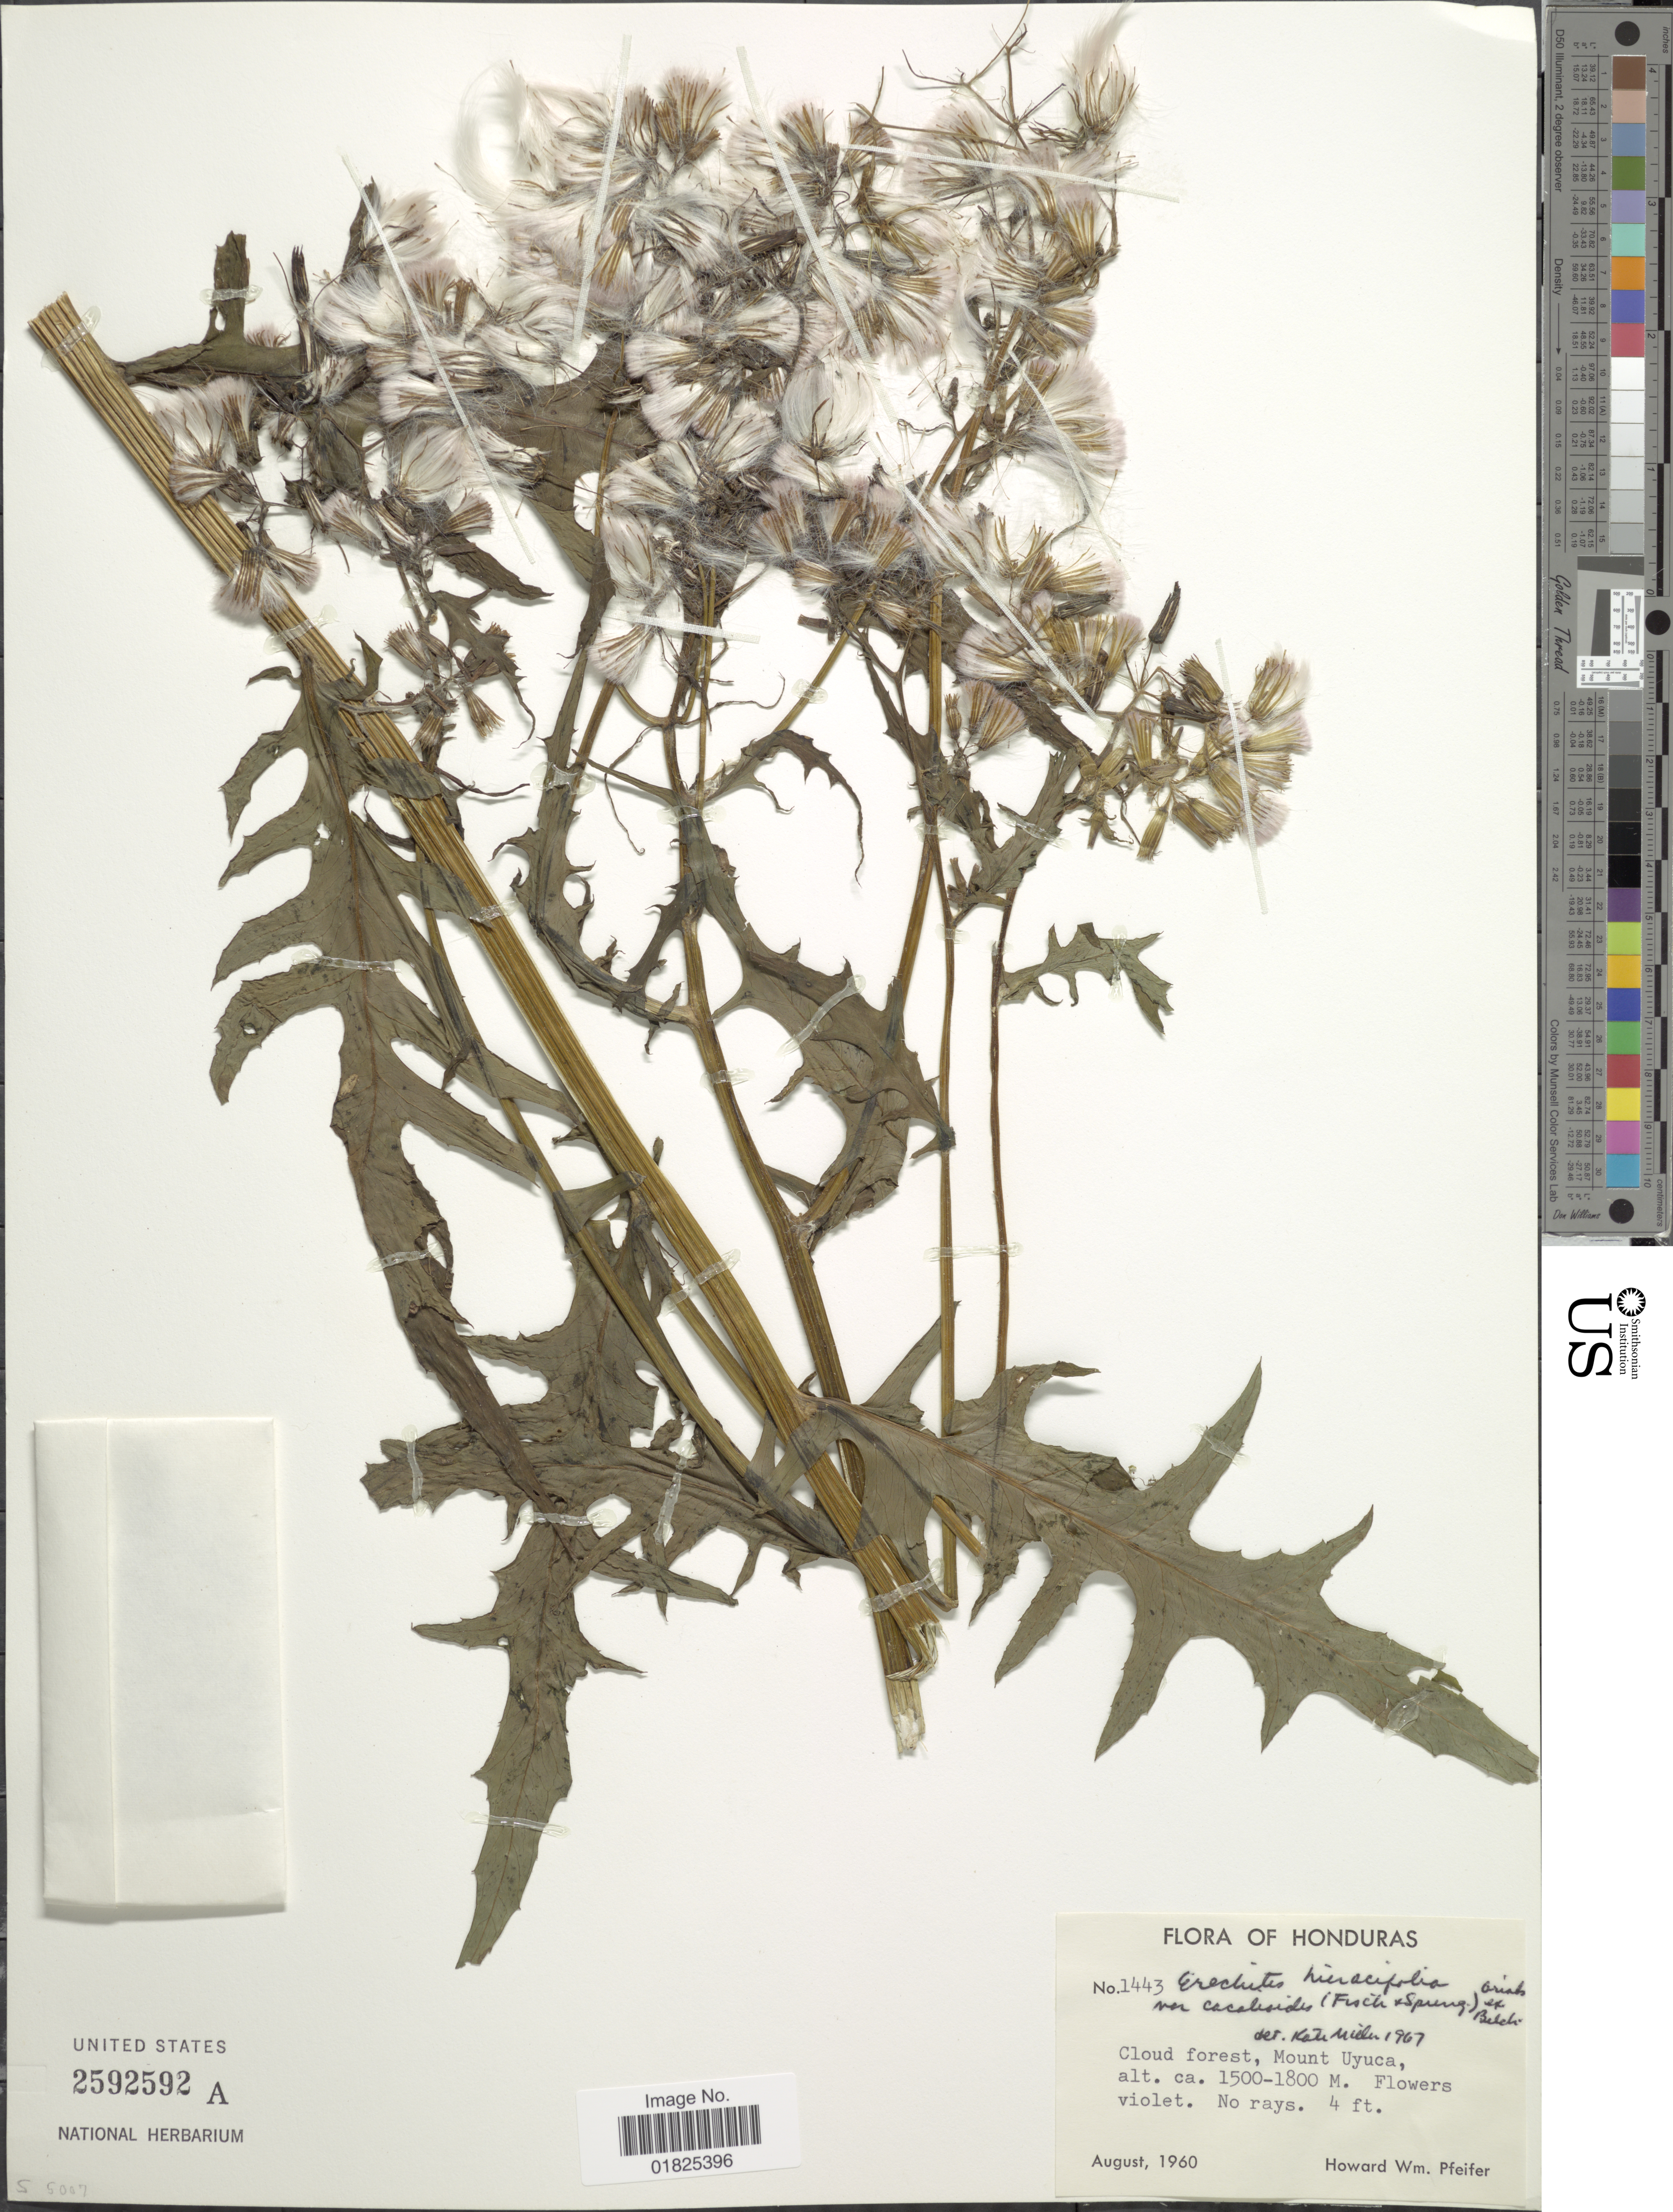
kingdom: Plantae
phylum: Tracheophyta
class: Magnoliopsida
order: Asterales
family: Asteraceae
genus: Erechtites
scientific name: Erechtites hieraciifolius var. cacaliodes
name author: (Fisch. ex Spreng.) Less. ex Griseb.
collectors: H. W. Pfeifer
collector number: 1443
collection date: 1960-08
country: Honduras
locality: Cloud Forest, Mount Uyuca,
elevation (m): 1500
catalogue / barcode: US 2592592A